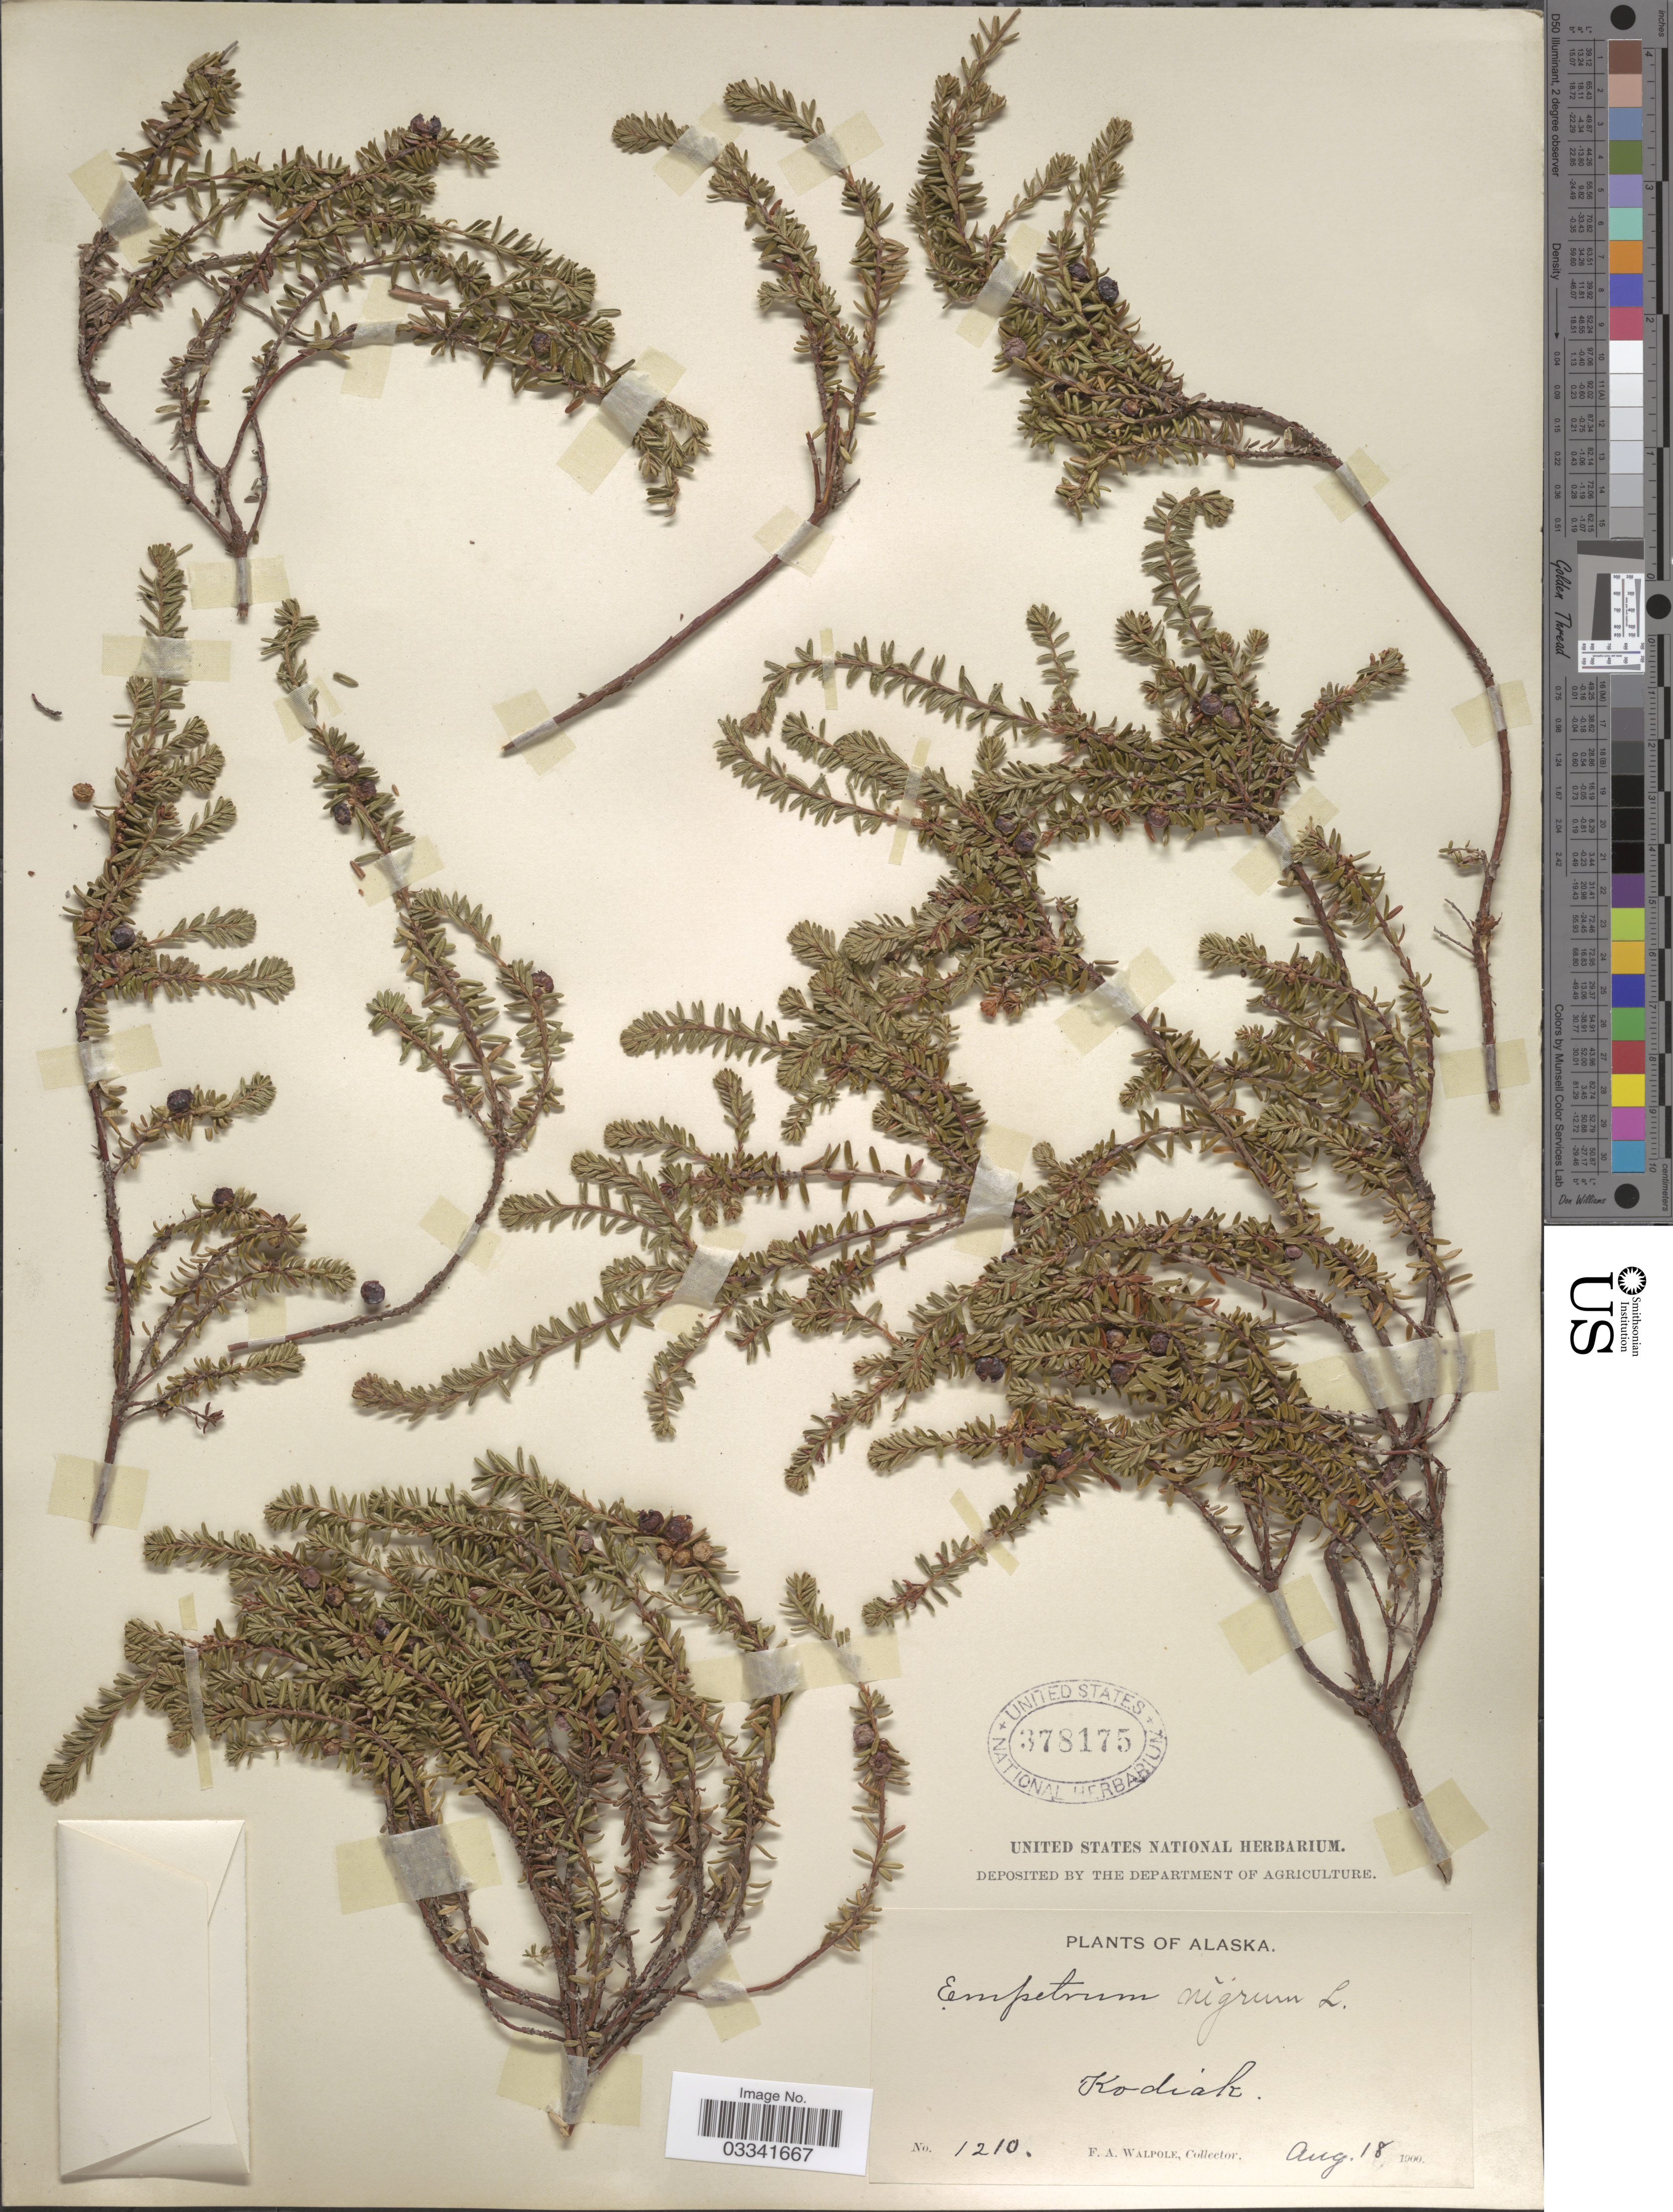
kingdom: Plantae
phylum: Tracheophyta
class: Magnoliopsida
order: Ericales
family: Ericaceae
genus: Empetrum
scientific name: Empetrum nigrum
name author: L.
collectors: F. Walpole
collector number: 1210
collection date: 1900-08-18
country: United States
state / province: Alaska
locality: Kodiak.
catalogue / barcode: US 378175